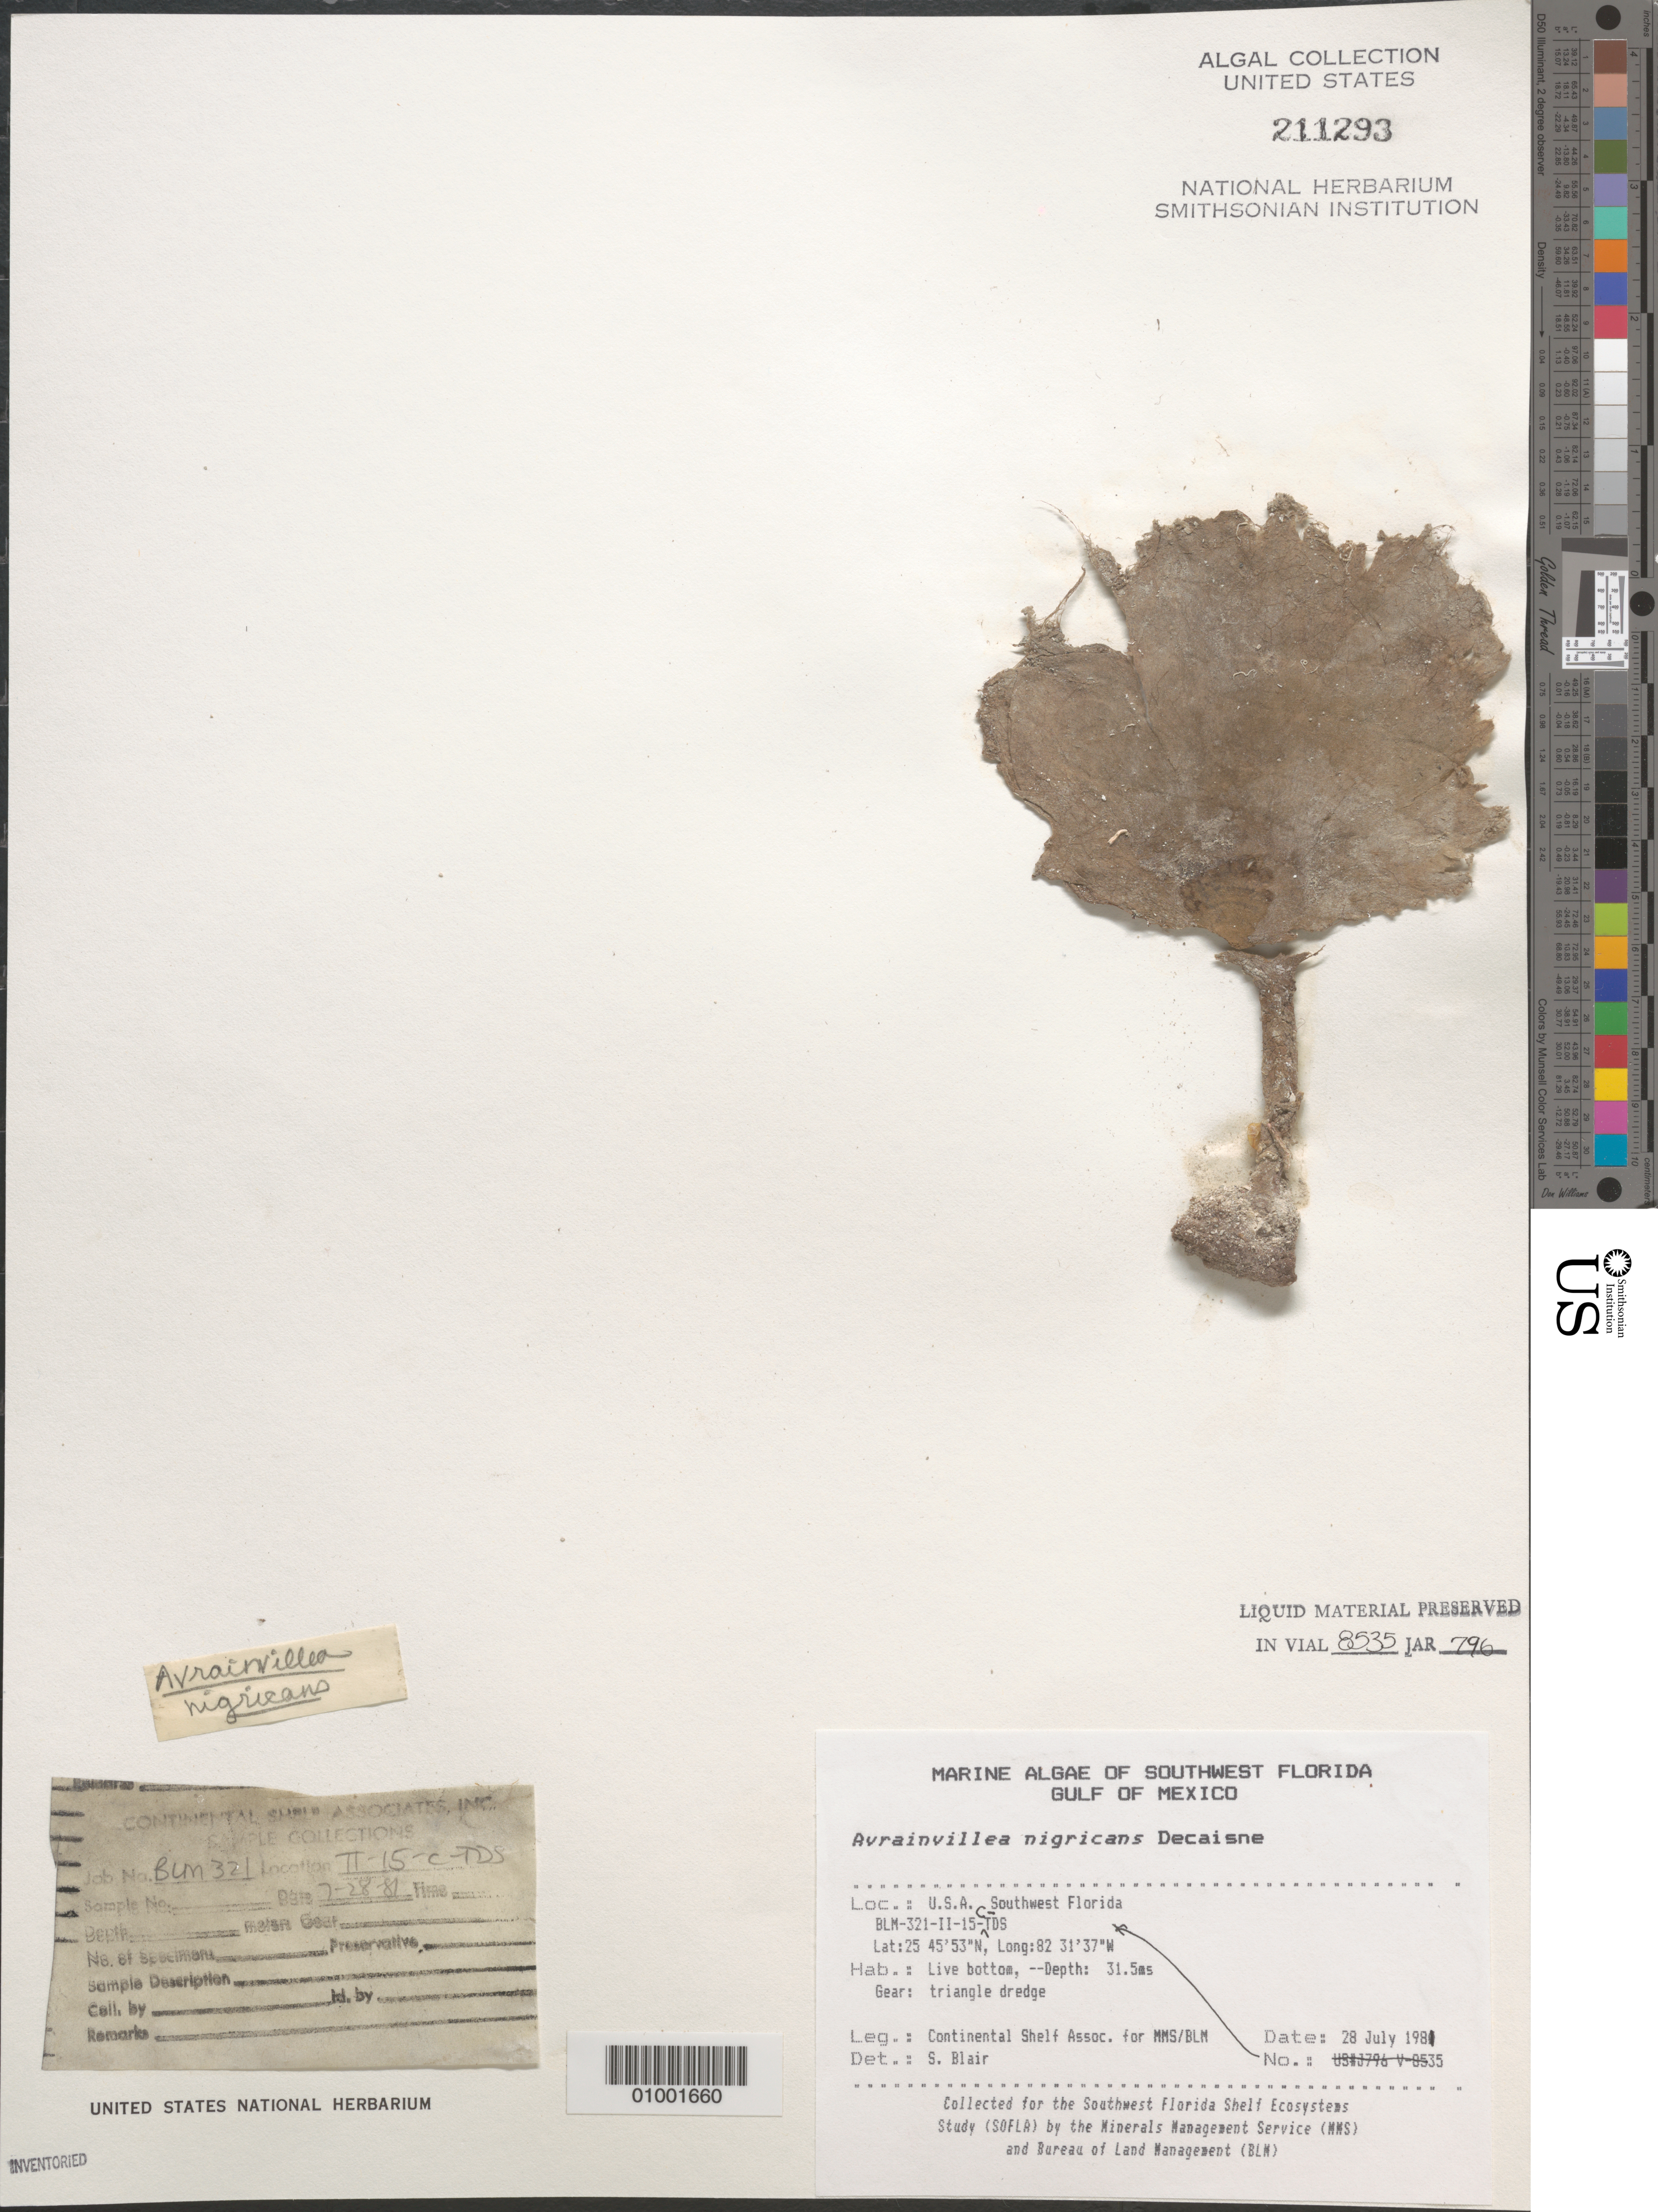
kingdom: Plantae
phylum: Chlorophyta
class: Ulvophyceae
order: Bryopsidales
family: Dichotomosiphonaceae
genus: Avrainvillea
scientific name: Avrainvillea nigricans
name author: Decne.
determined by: Blair, S. M.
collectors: Continental Shelf Associates for the MMS/BLM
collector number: BLM-321-II-14-C-TDS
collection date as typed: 28 Jul 1981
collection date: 1981-07-28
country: United States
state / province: Florida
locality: Gulf of Mexico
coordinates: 25 45'53"N, 82 31'37"W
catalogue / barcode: US 211293